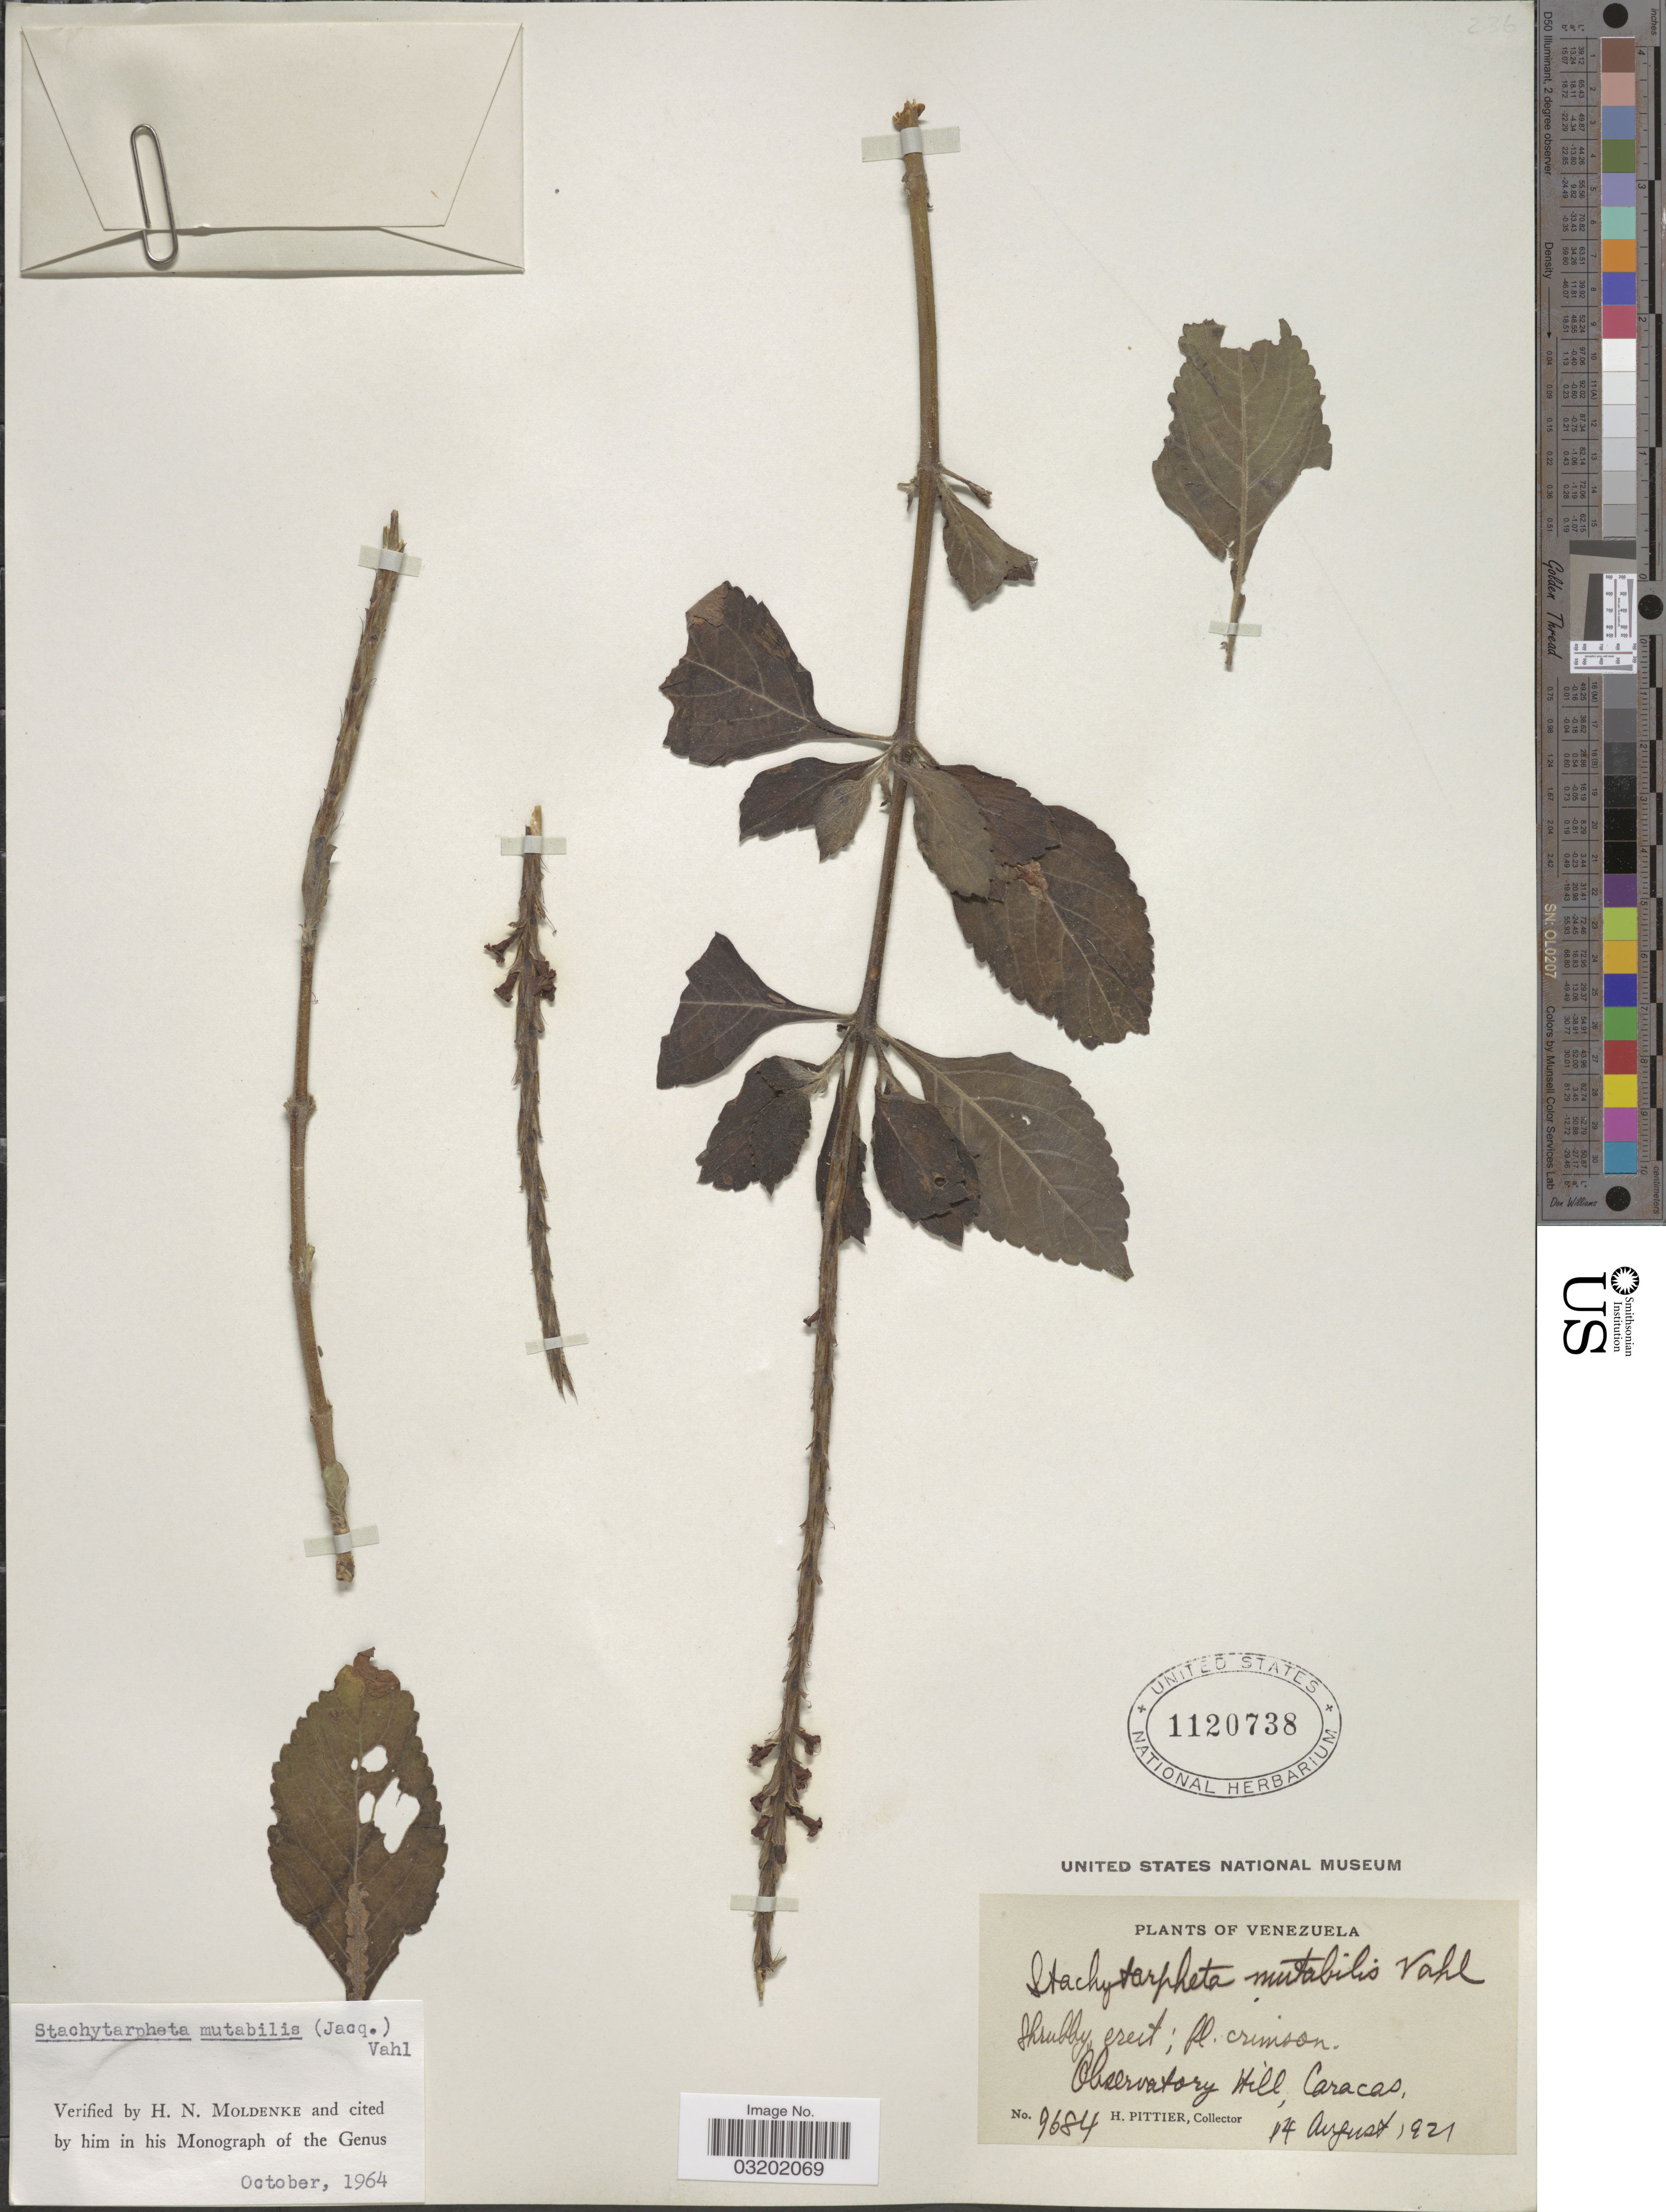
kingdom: Plantae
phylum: Tracheophyta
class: Magnoliopsida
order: Lamiales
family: Verbenaceae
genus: Stachytarpheta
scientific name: Stachytarpheta mutabilis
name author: (Jacq.) Vahl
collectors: H. F. Pittier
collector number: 9684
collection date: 1921-08-14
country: Venezuela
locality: Observatory Hill, Caracas.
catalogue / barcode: US 1120738